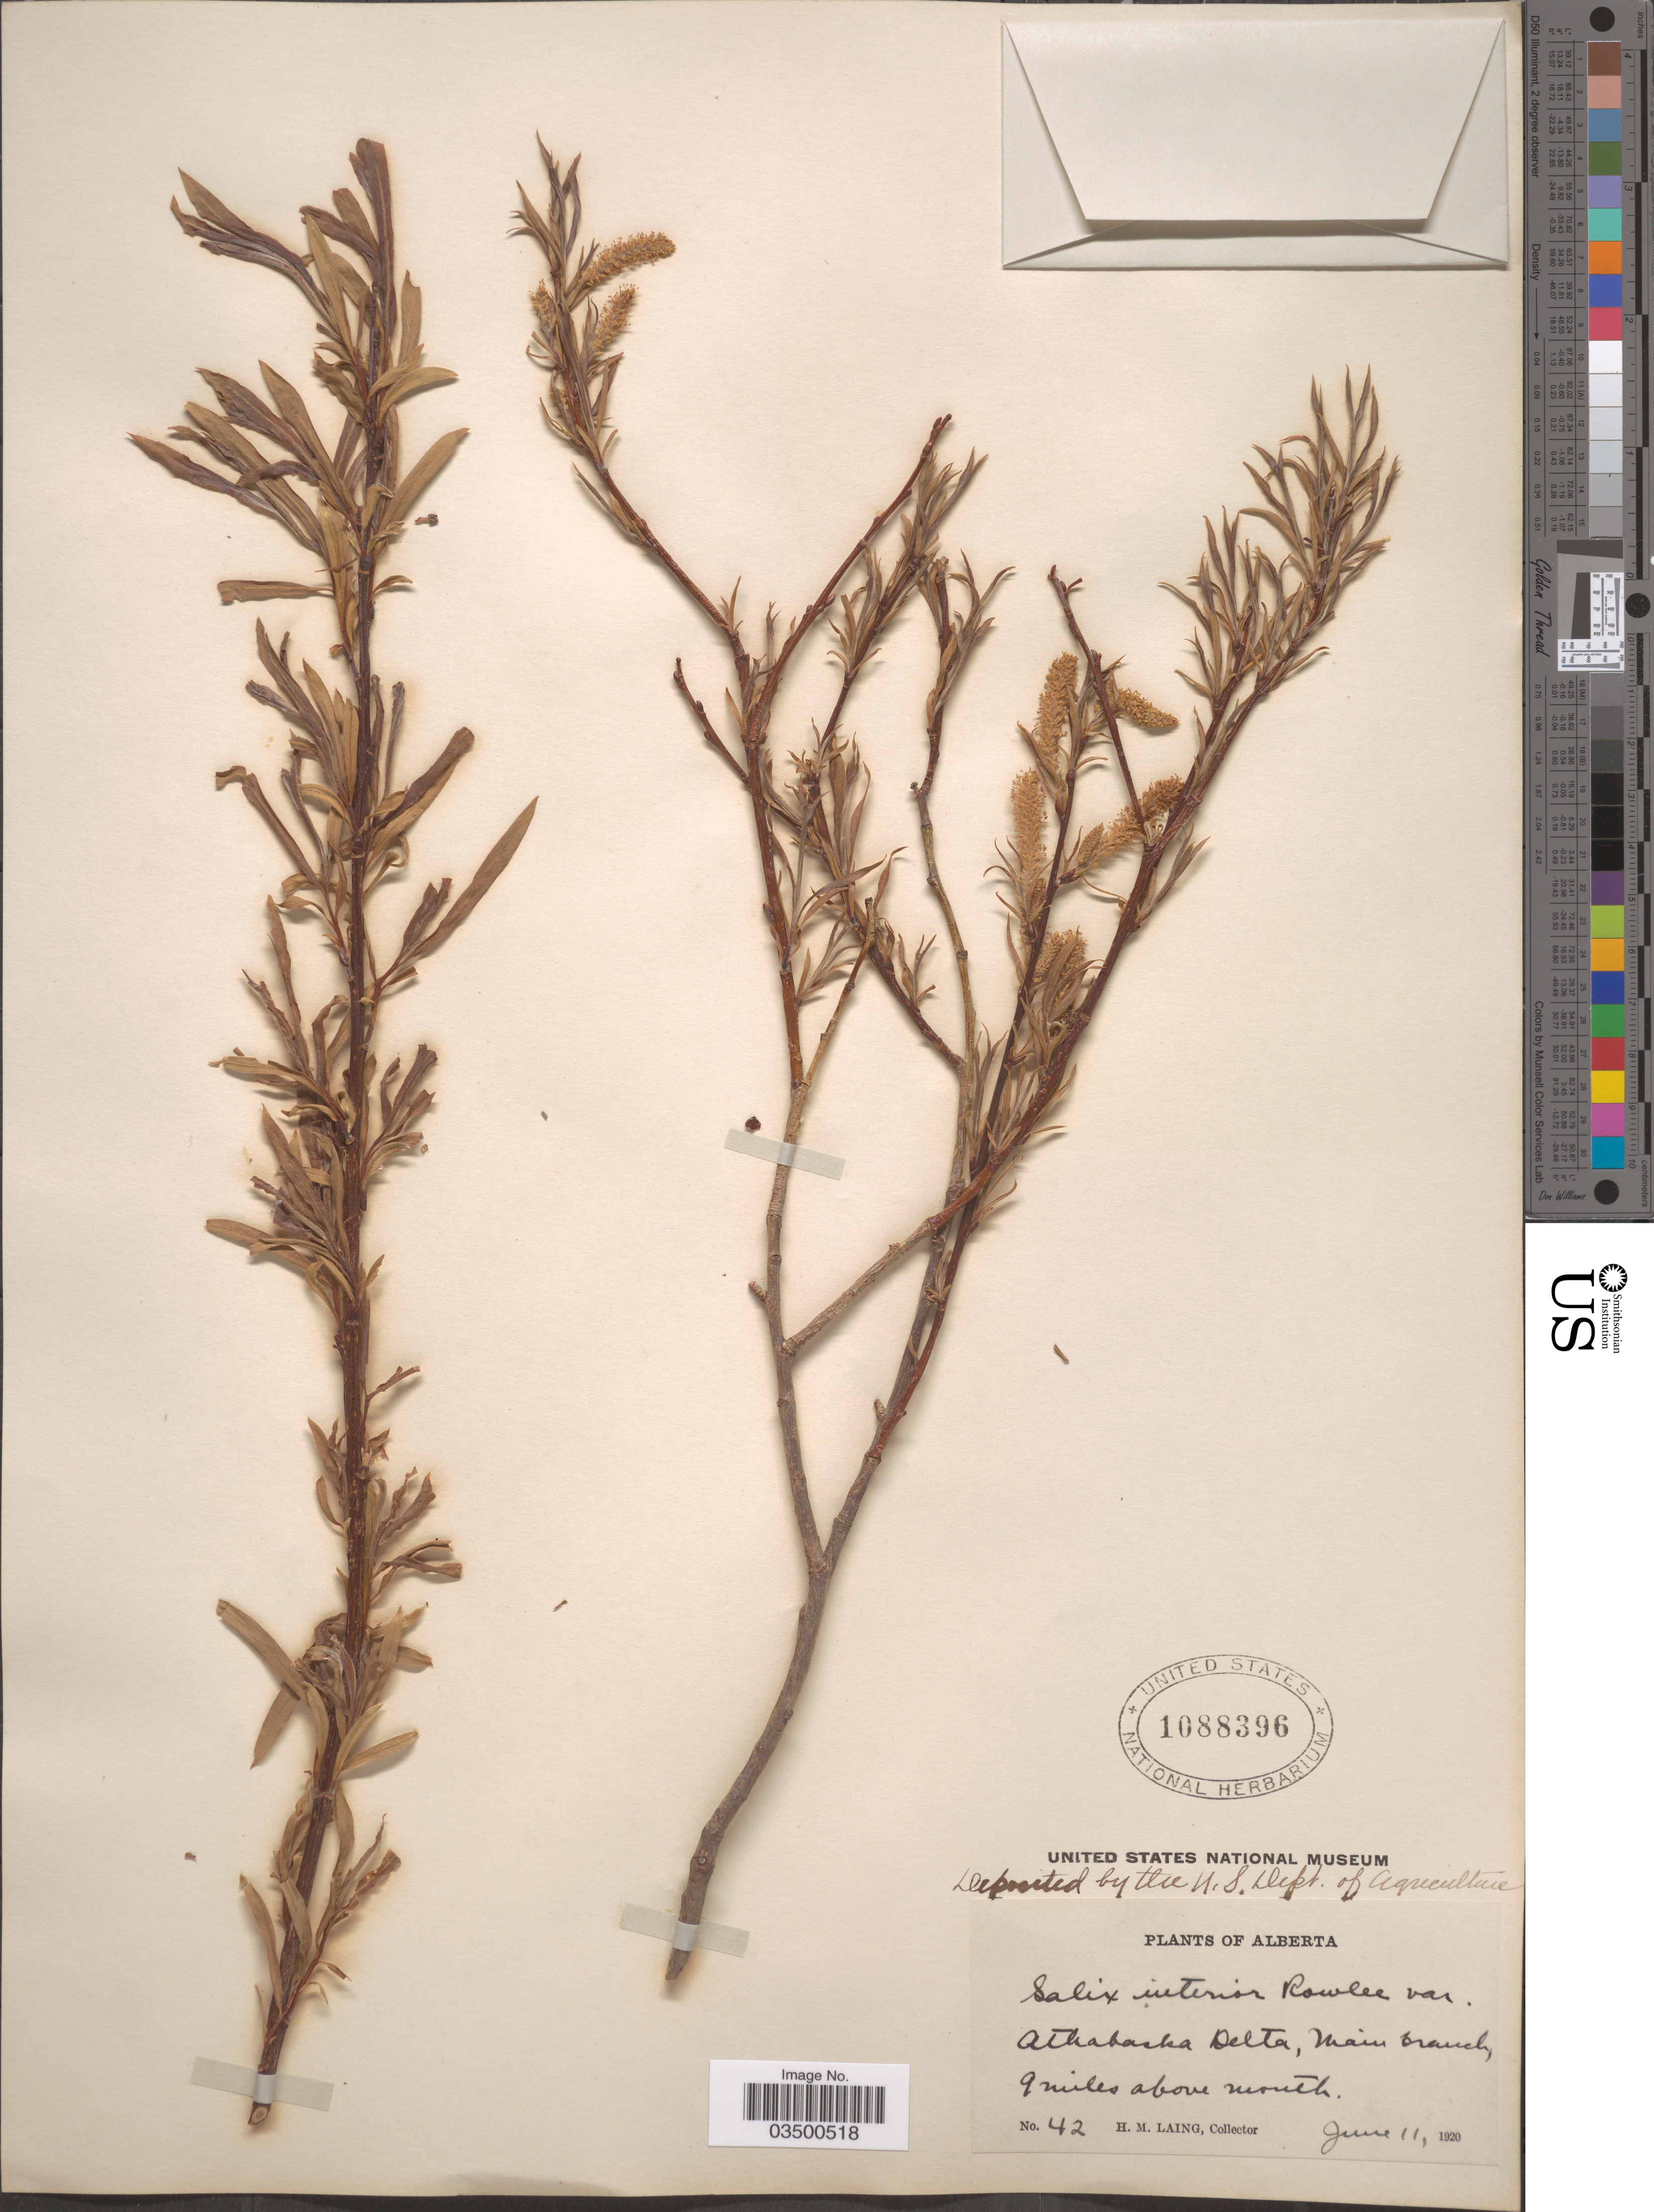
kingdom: Plantae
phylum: Tracheophyta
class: Magnoliopsida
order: Malpighiales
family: Salicaceae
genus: Salix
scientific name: Salix interior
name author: Rowlee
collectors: H. Laing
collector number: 42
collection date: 1920-06-11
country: Canada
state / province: Alberta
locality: Athabaska Delta, Main branch, 9 miles above mouth.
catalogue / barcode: US 1088396